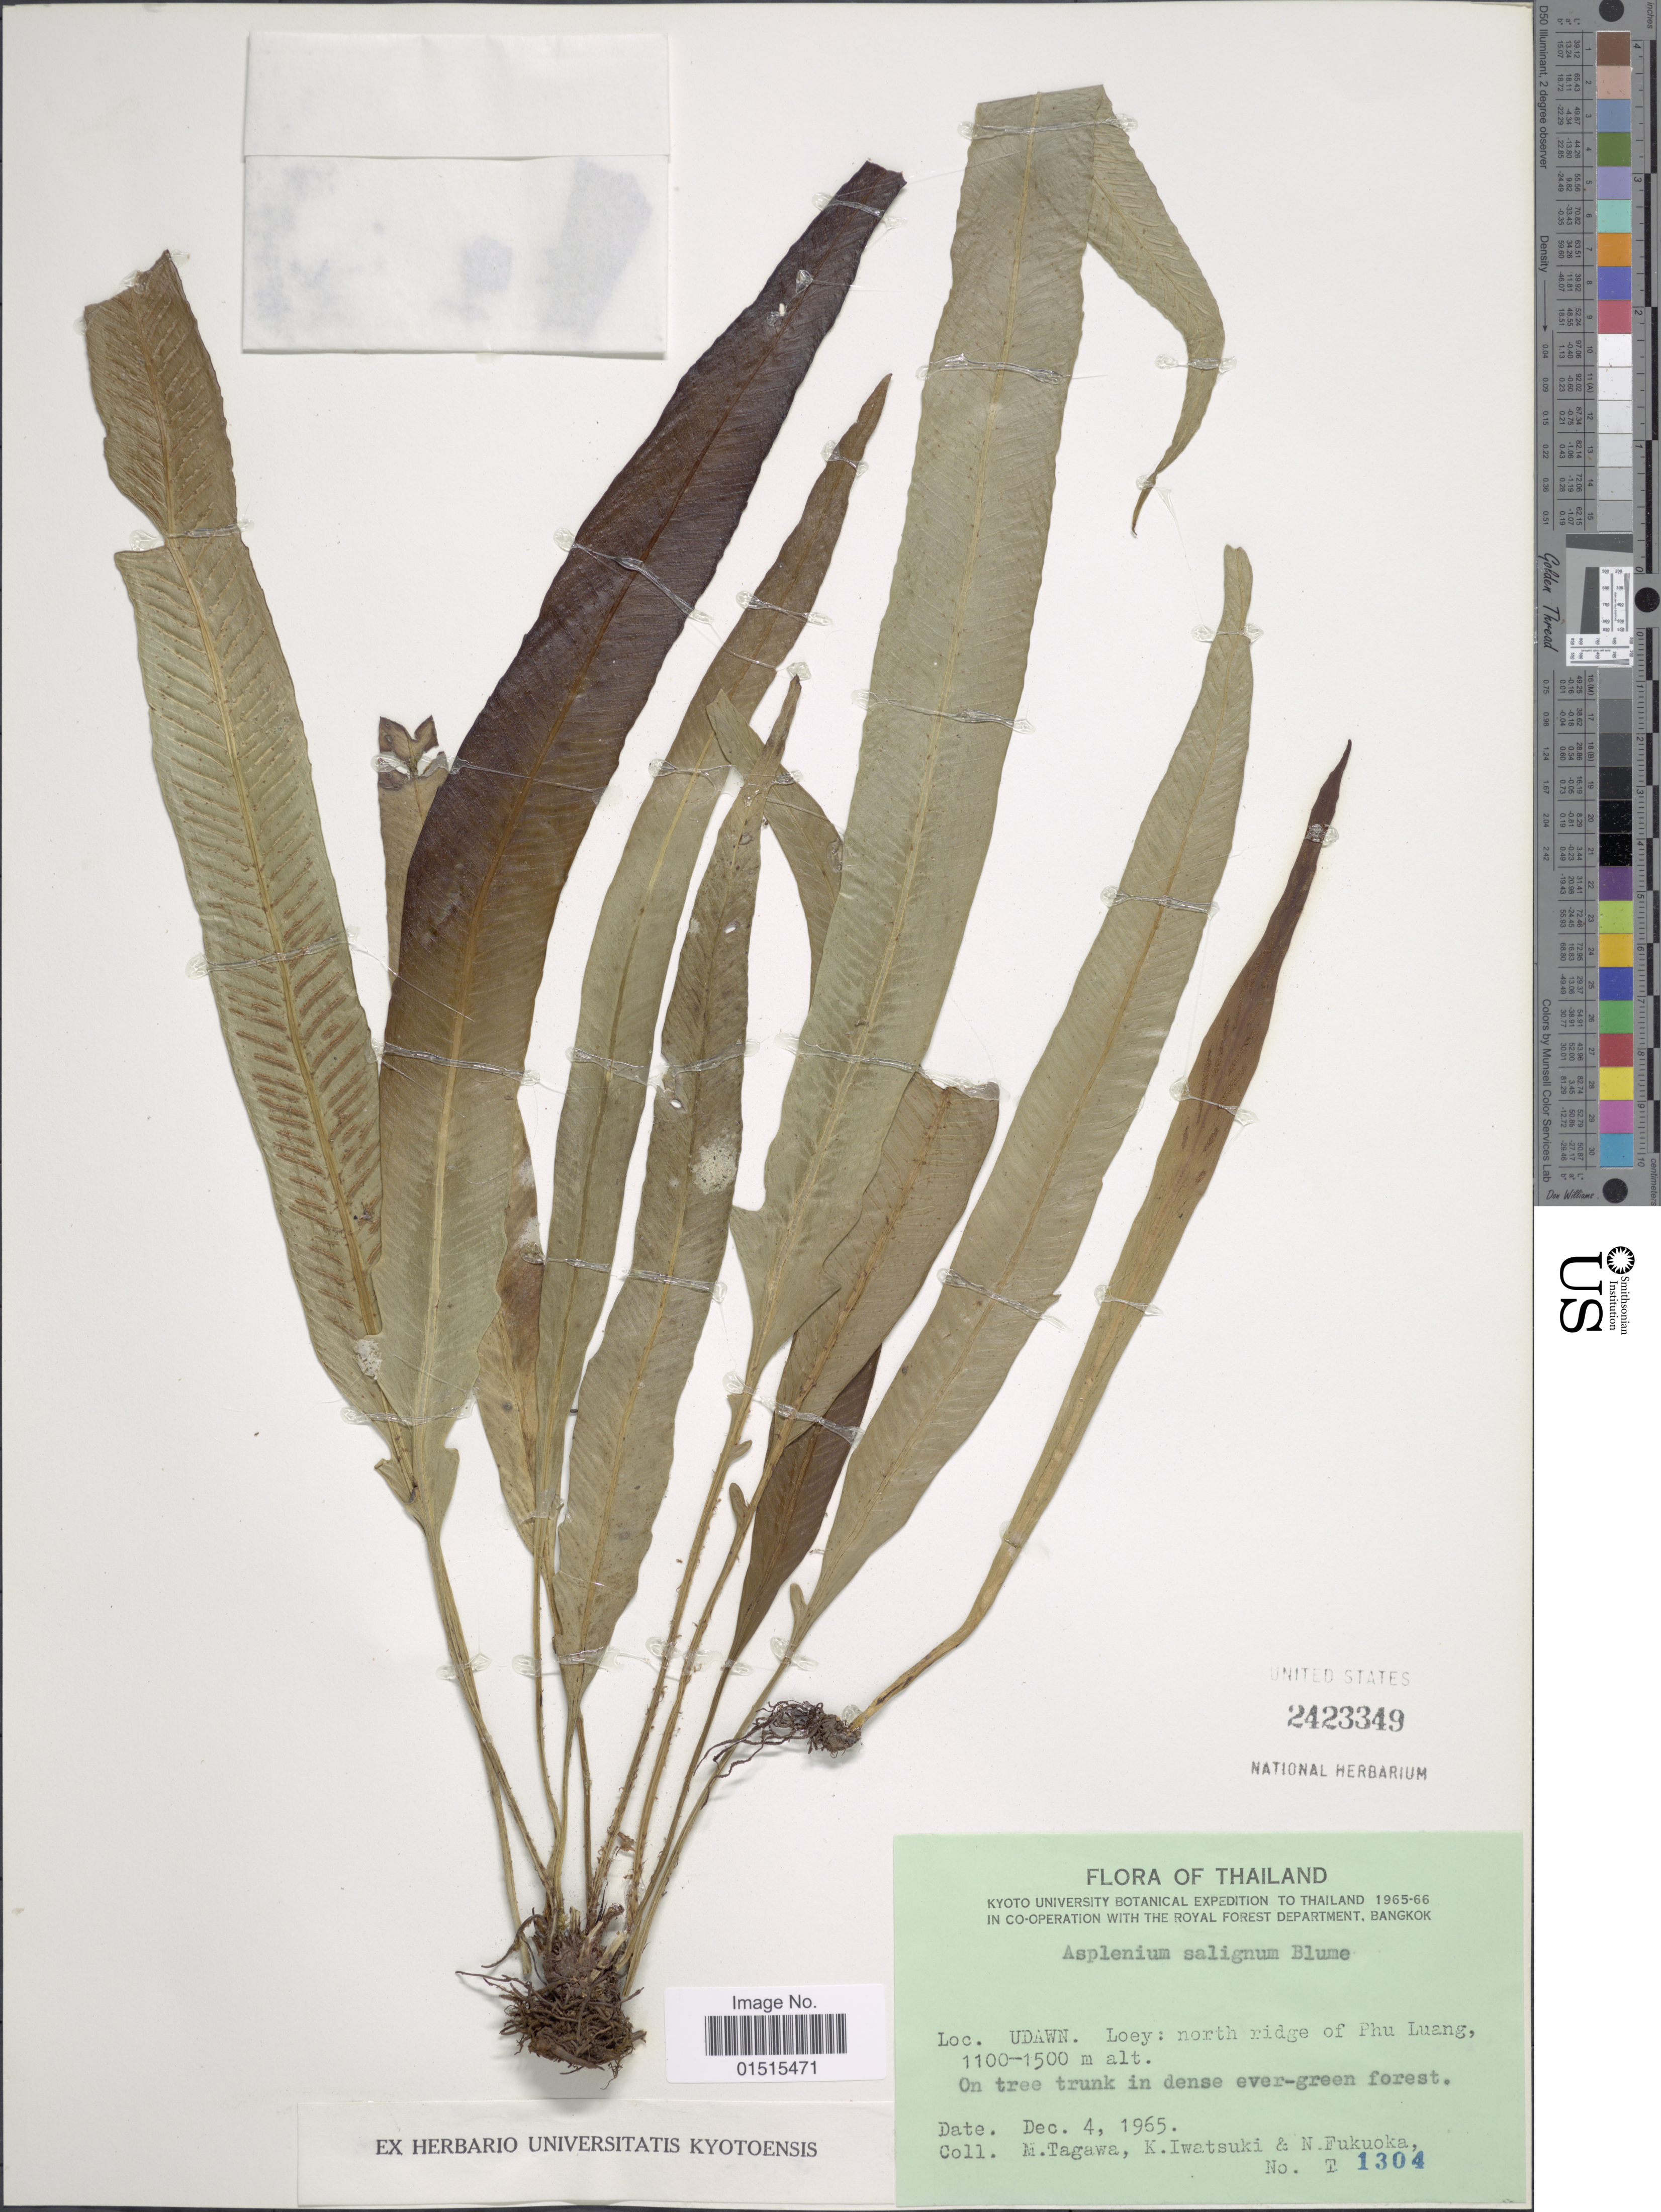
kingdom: Plantae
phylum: Tracheophyta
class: Polypodiopsida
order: Polypodiales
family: Aspleniaceae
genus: Asplenium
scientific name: Asplenium salignum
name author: Blume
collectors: M. Tagawa, K. Iwatsuki & N. Fukuoka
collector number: T1304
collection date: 1965-12-04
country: Thailand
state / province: Loei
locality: Udawn, Loey: north ridge of Phu Luang, on tree trunk in dense ever-green forest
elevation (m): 1100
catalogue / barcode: US 2423349